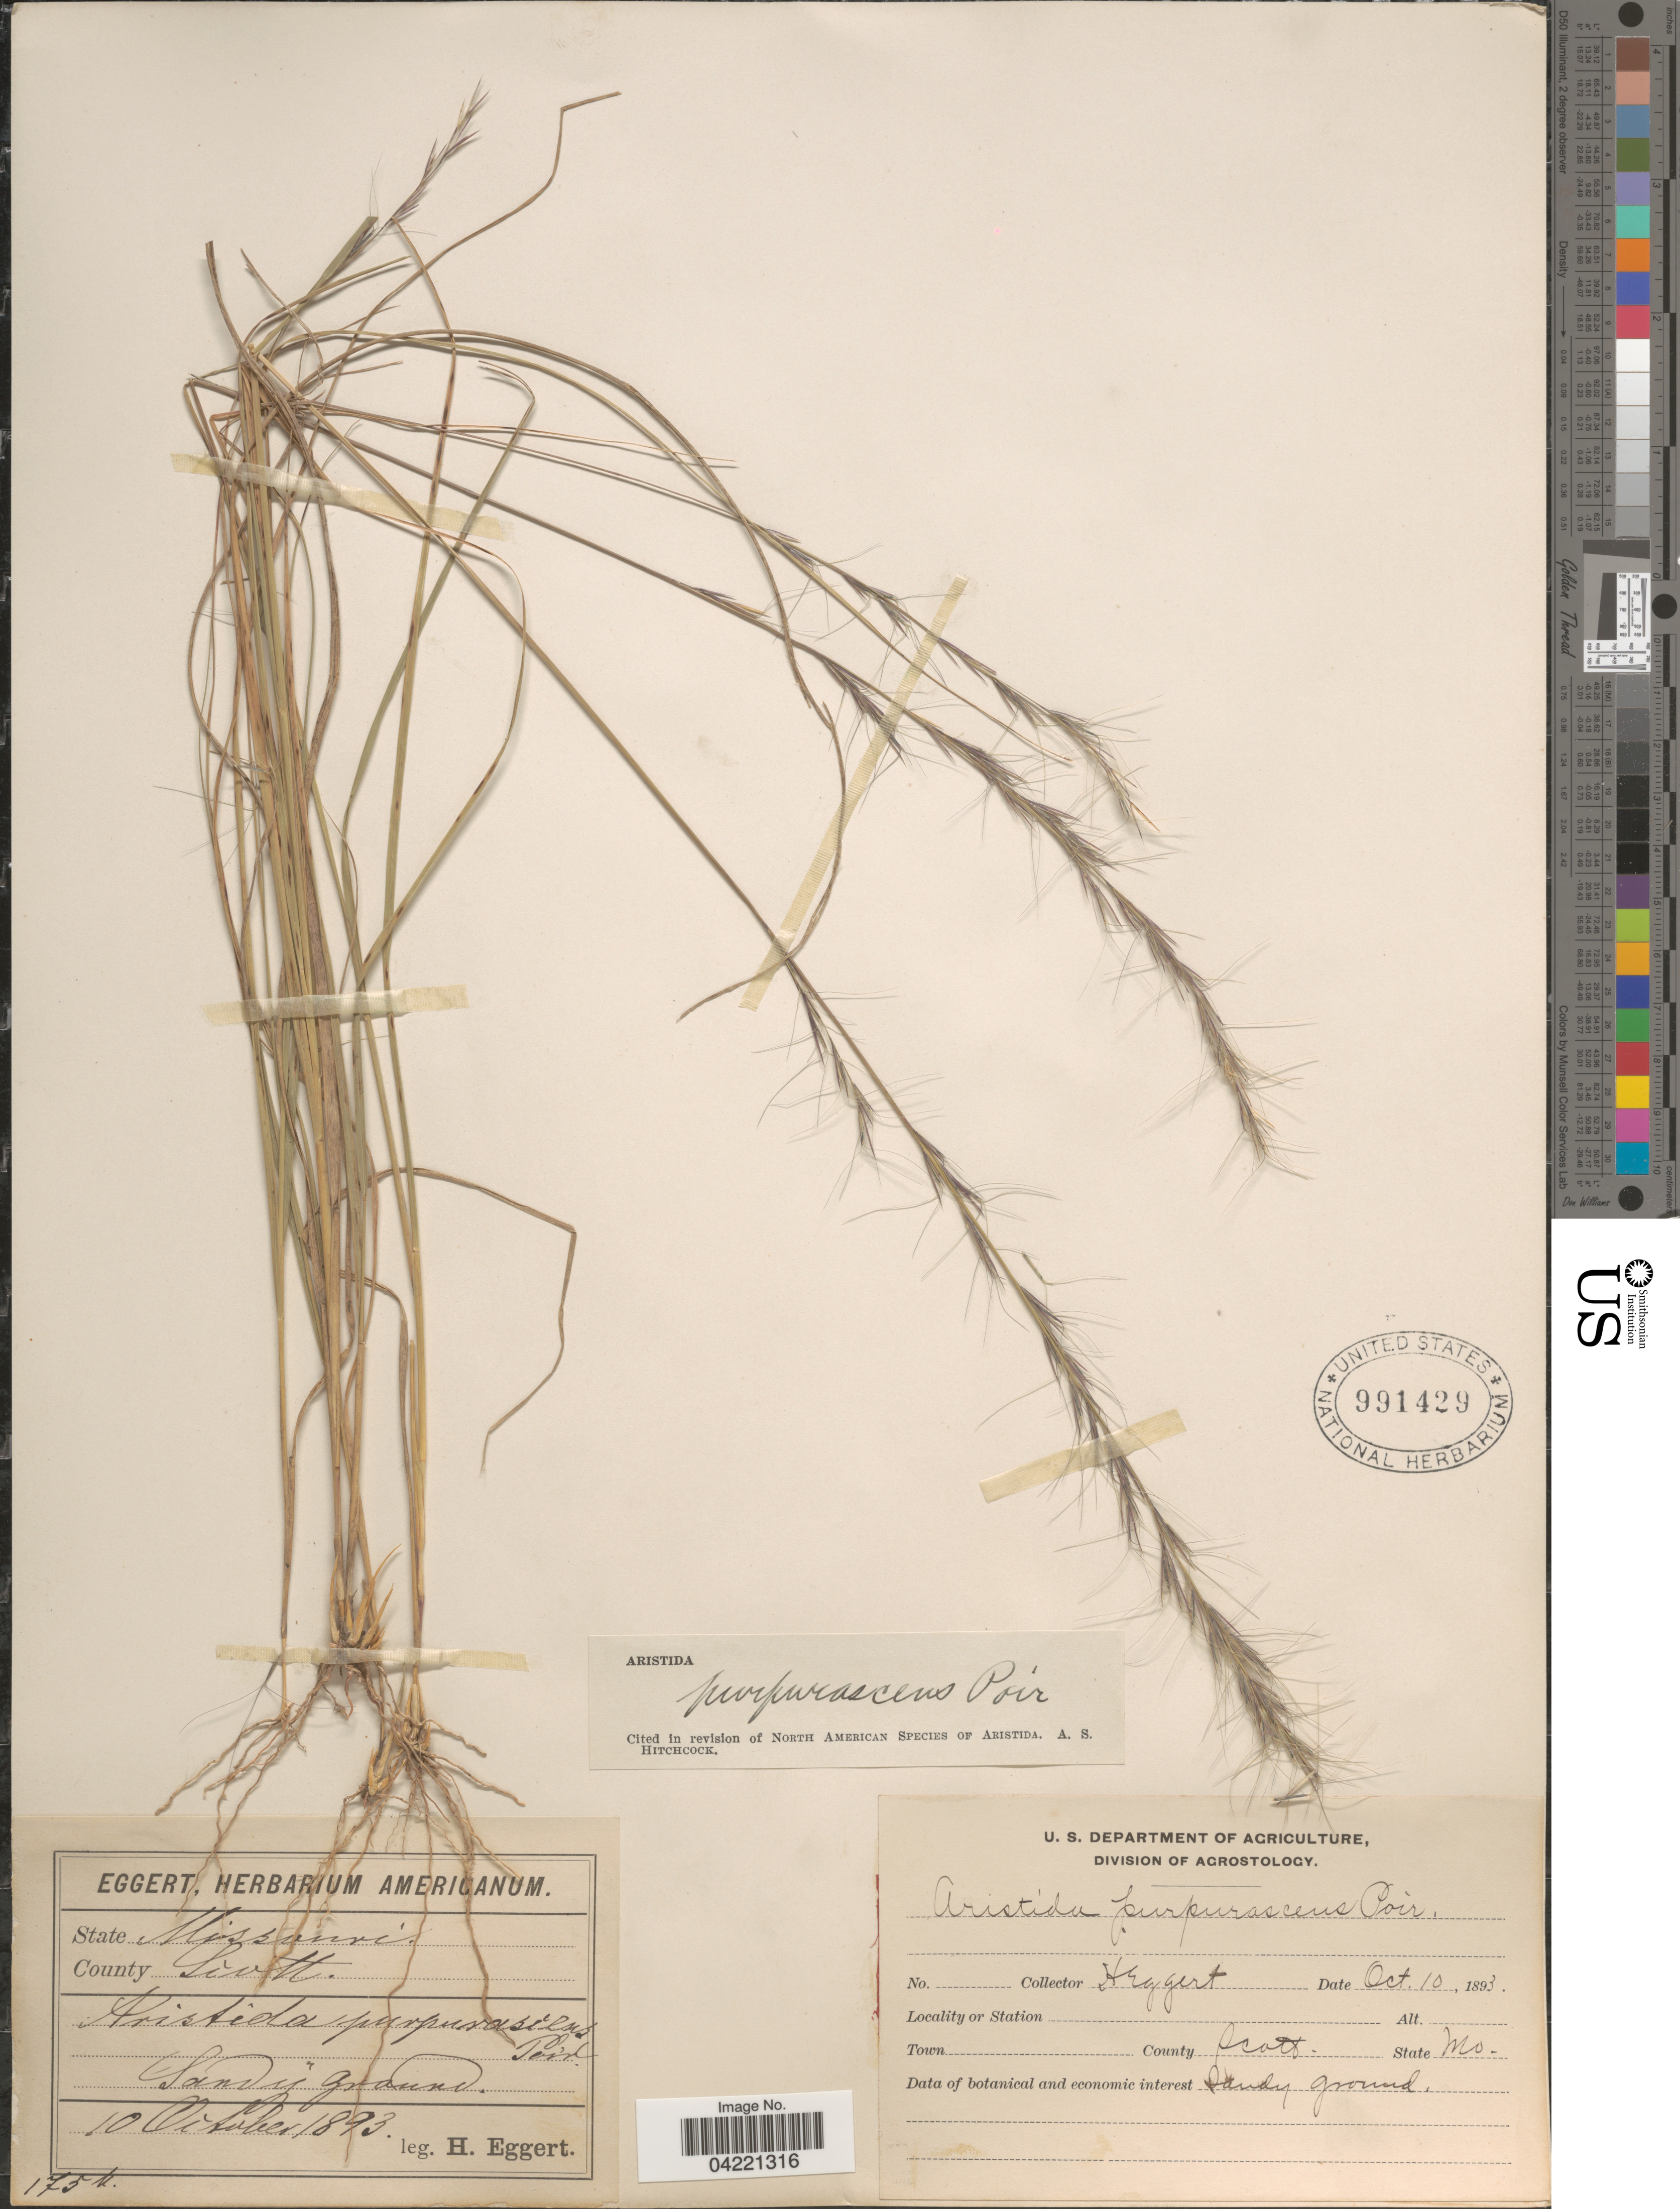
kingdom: Plantae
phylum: Tracheophyta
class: Liliopsida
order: Poales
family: Poaceae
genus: Aristida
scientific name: Aristida purpurascens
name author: Poir.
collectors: H. Eggert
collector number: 175b*?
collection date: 1893-10-10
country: United States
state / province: Missouri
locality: County Scott. Sand in ground.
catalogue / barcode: US 991429